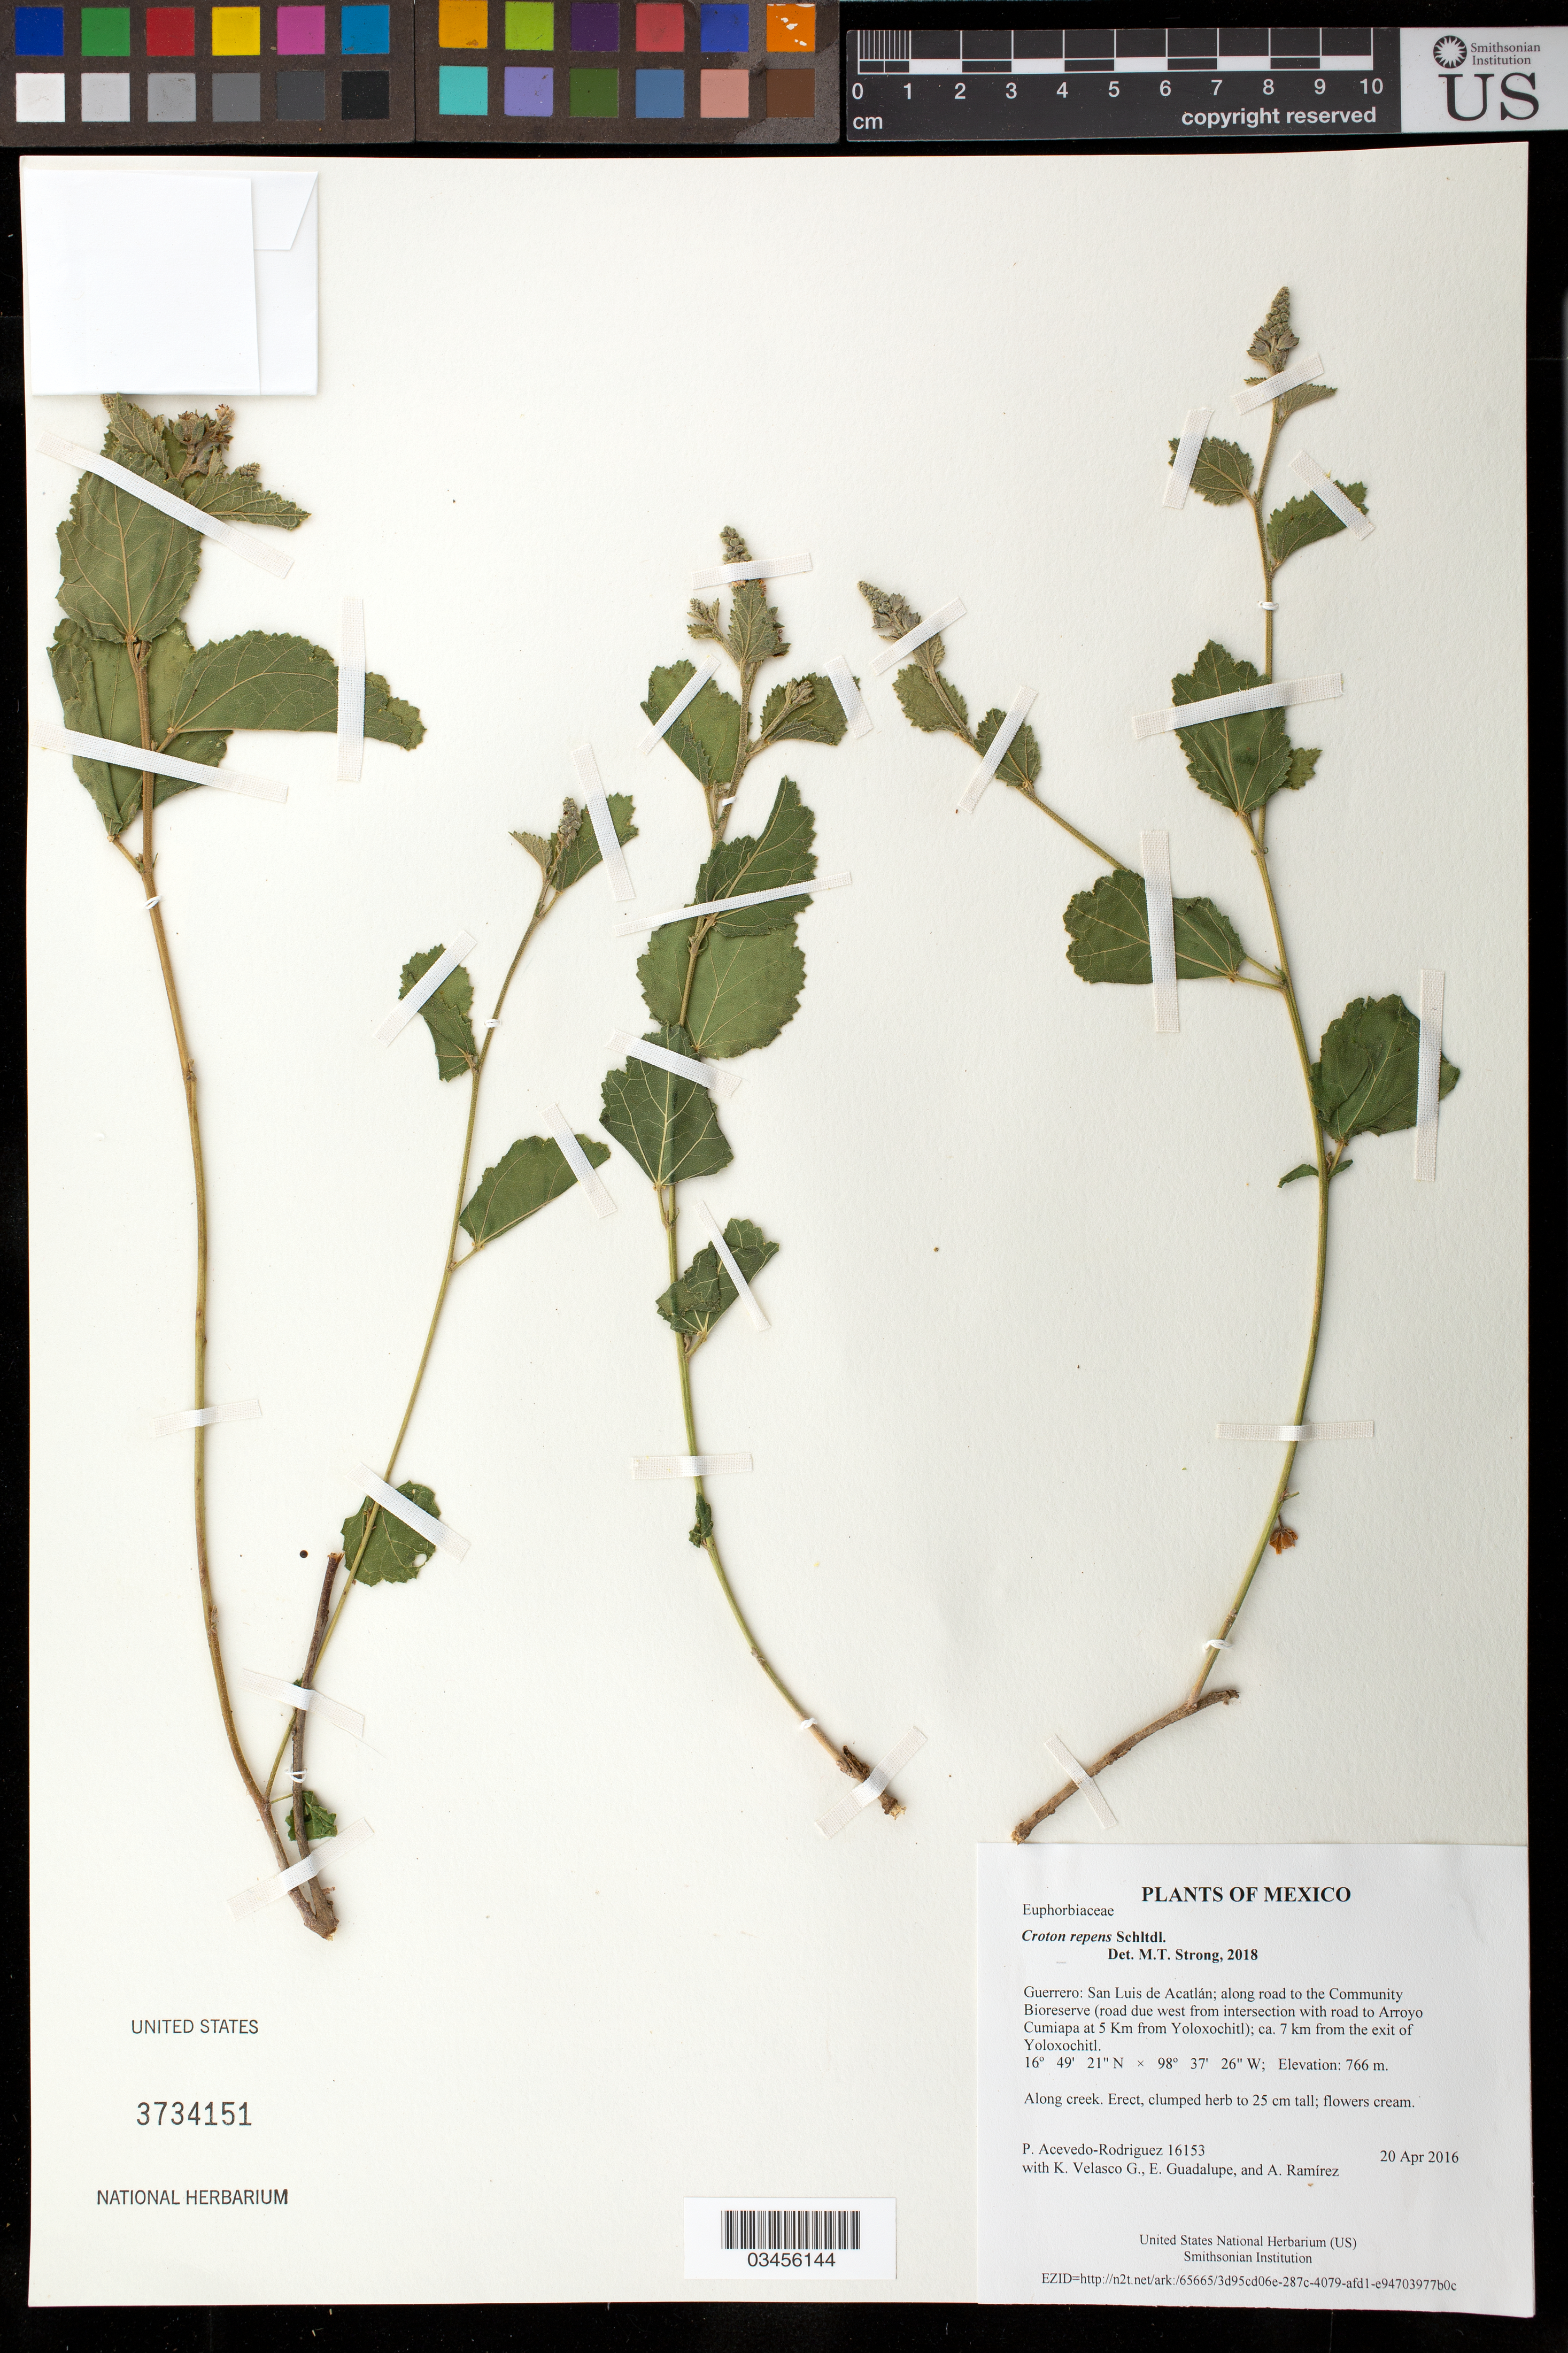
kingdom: Plantae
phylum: Tracheophyta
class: Magnoliopsida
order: Malpighiales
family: Euphorbiaceae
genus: Croton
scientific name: Croton repens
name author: Schltdl.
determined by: Strong, Mark T., (BOT), Smithsonian Institution - National Museum of Natural History (UNITED STATES)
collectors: P. Acevedo-Rodr., K. Velasco G., E. Guadalupe & A. Ramírez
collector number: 16153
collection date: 2016-04-20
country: Mexico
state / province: Guerrero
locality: San Luis de Acatlán; along road to the Community Bioreserve (rd due west from intersection with rd to Arroyo Cumiapa at 5 Km from Yoloxochitl); ca. 7 km from the exit of Yoloxochitl.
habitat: Along creek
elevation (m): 766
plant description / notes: US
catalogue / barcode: US 3734151